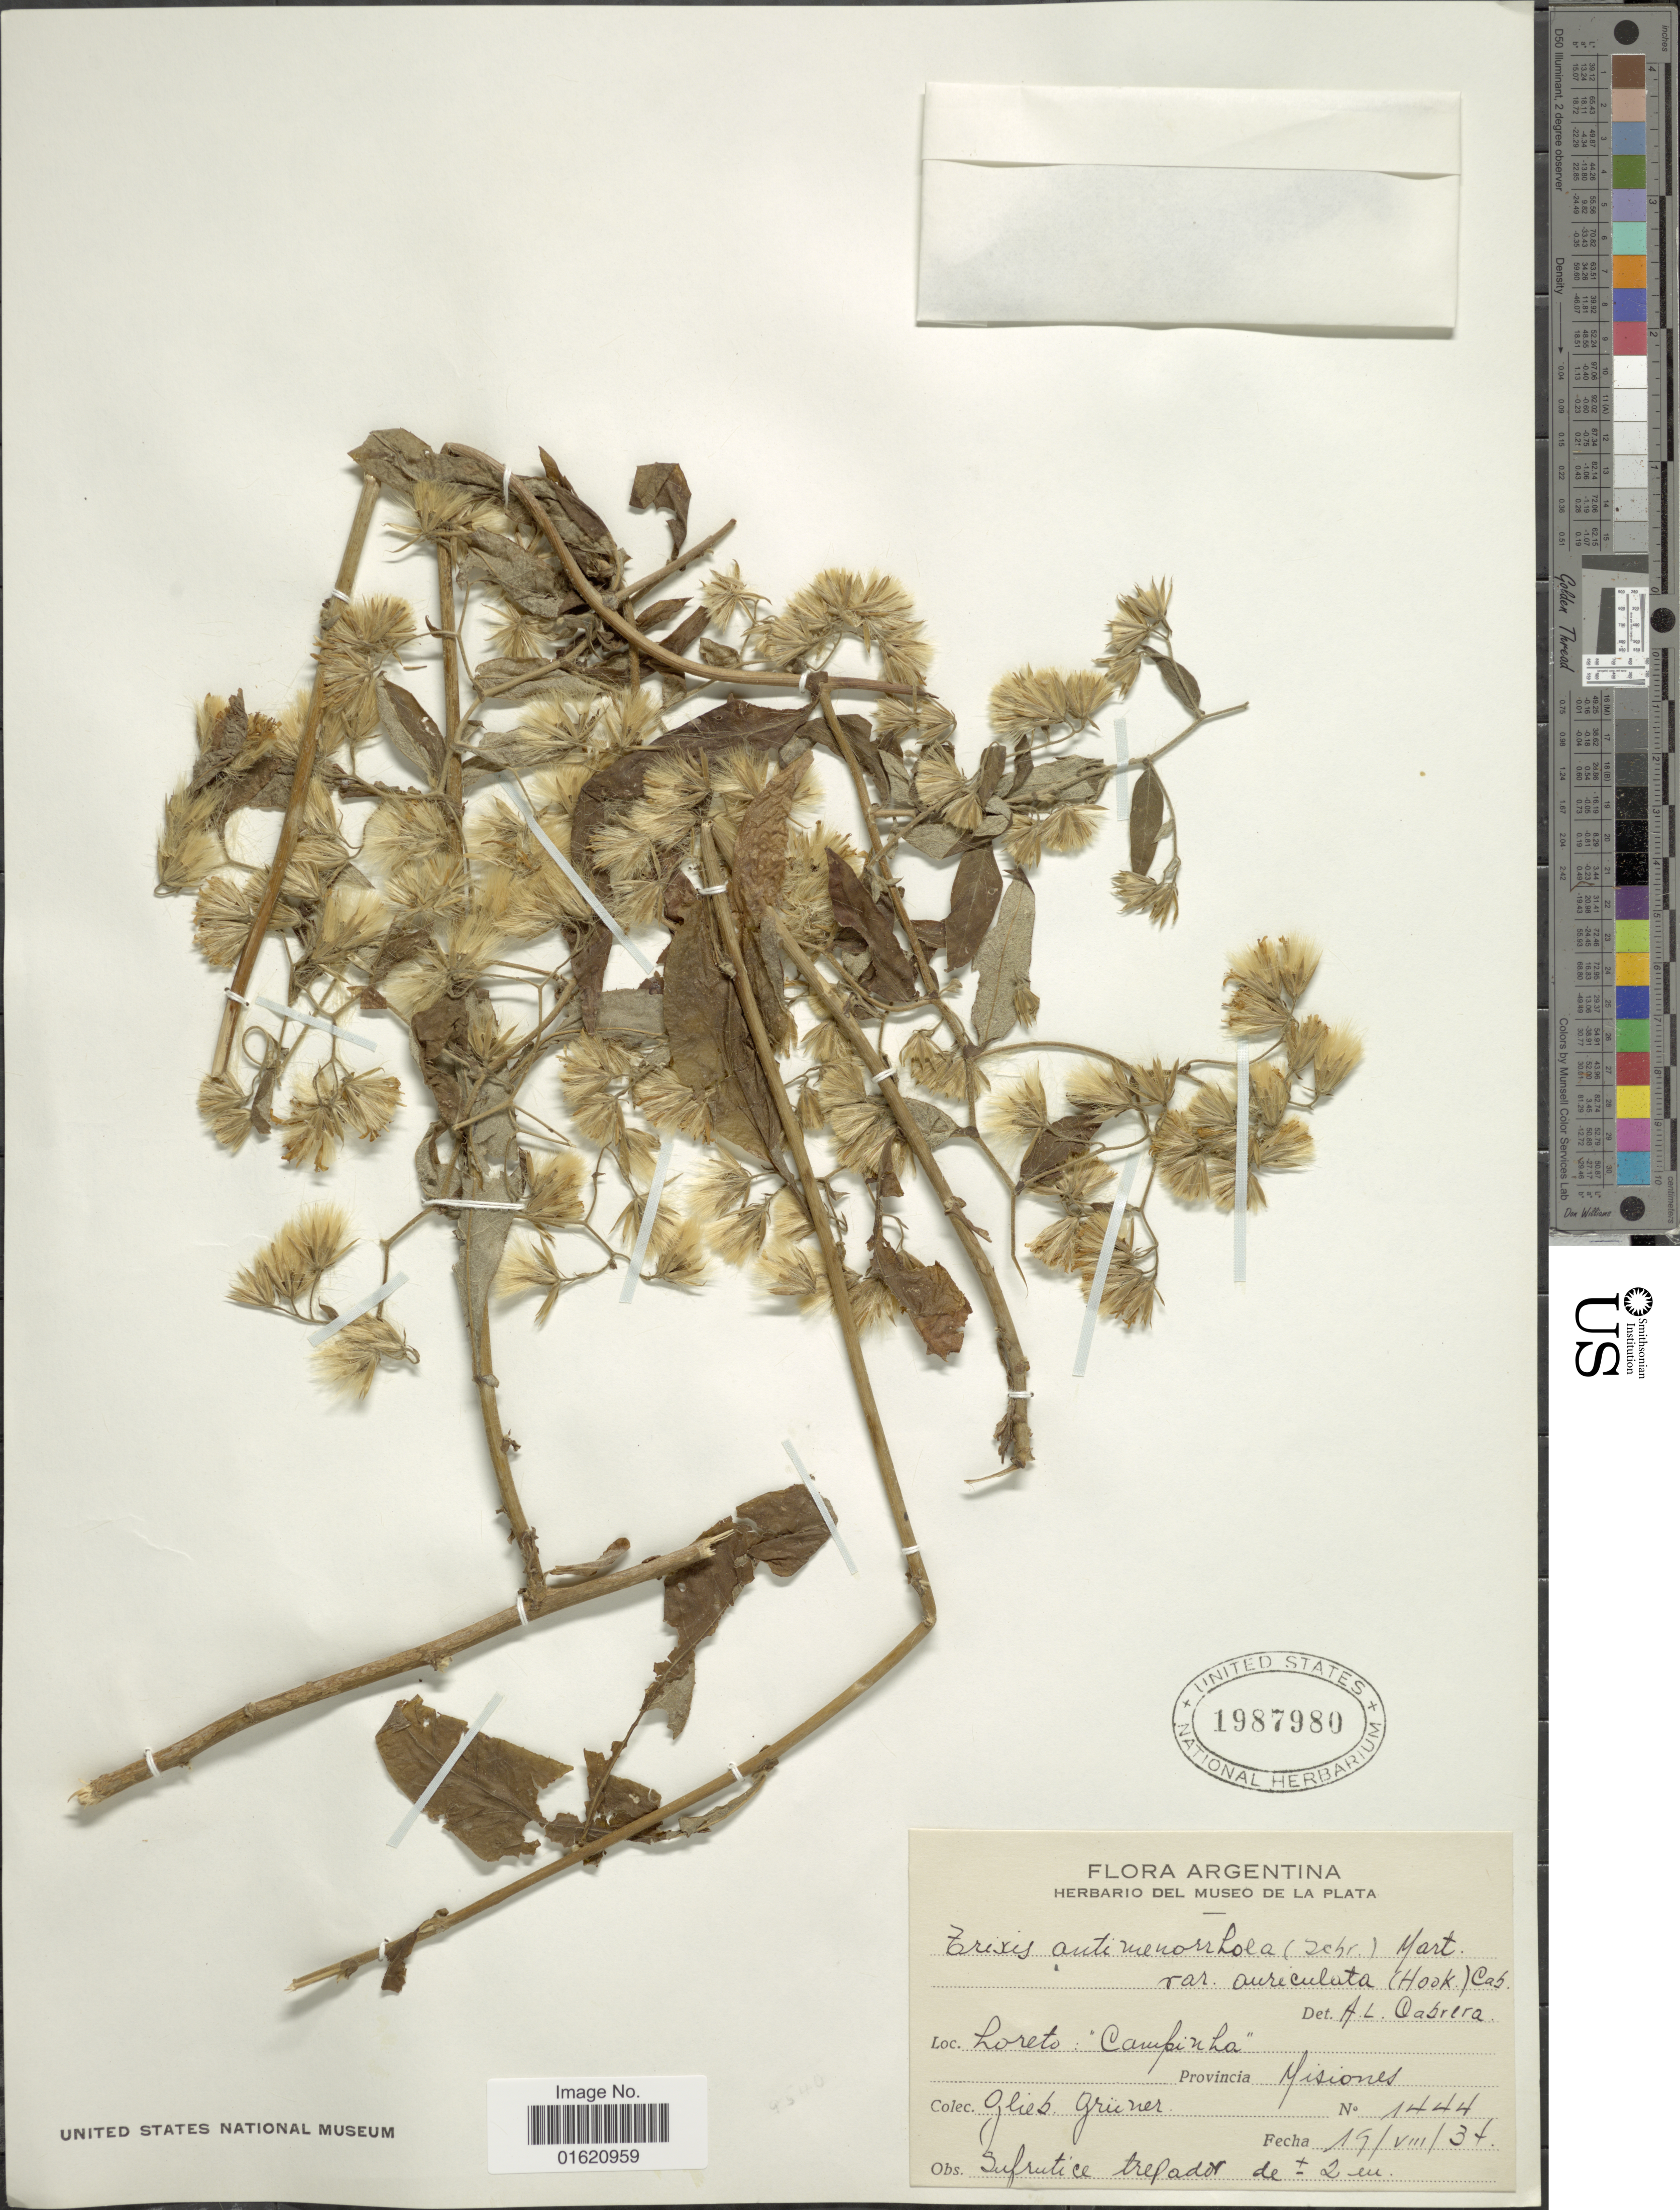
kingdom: Plantae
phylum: Tracheophyta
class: Magnoliopsida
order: Asterales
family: Asteraceae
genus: Trixis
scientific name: Trixis antimenorrhoea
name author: (Schrank) Mart. ex Kuntze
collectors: G. Grüner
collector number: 1444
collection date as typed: Transcribed d/m/y: 19/8/34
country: Peru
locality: Lorte: "Caupnha", Provincia Yisiones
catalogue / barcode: US 1987980